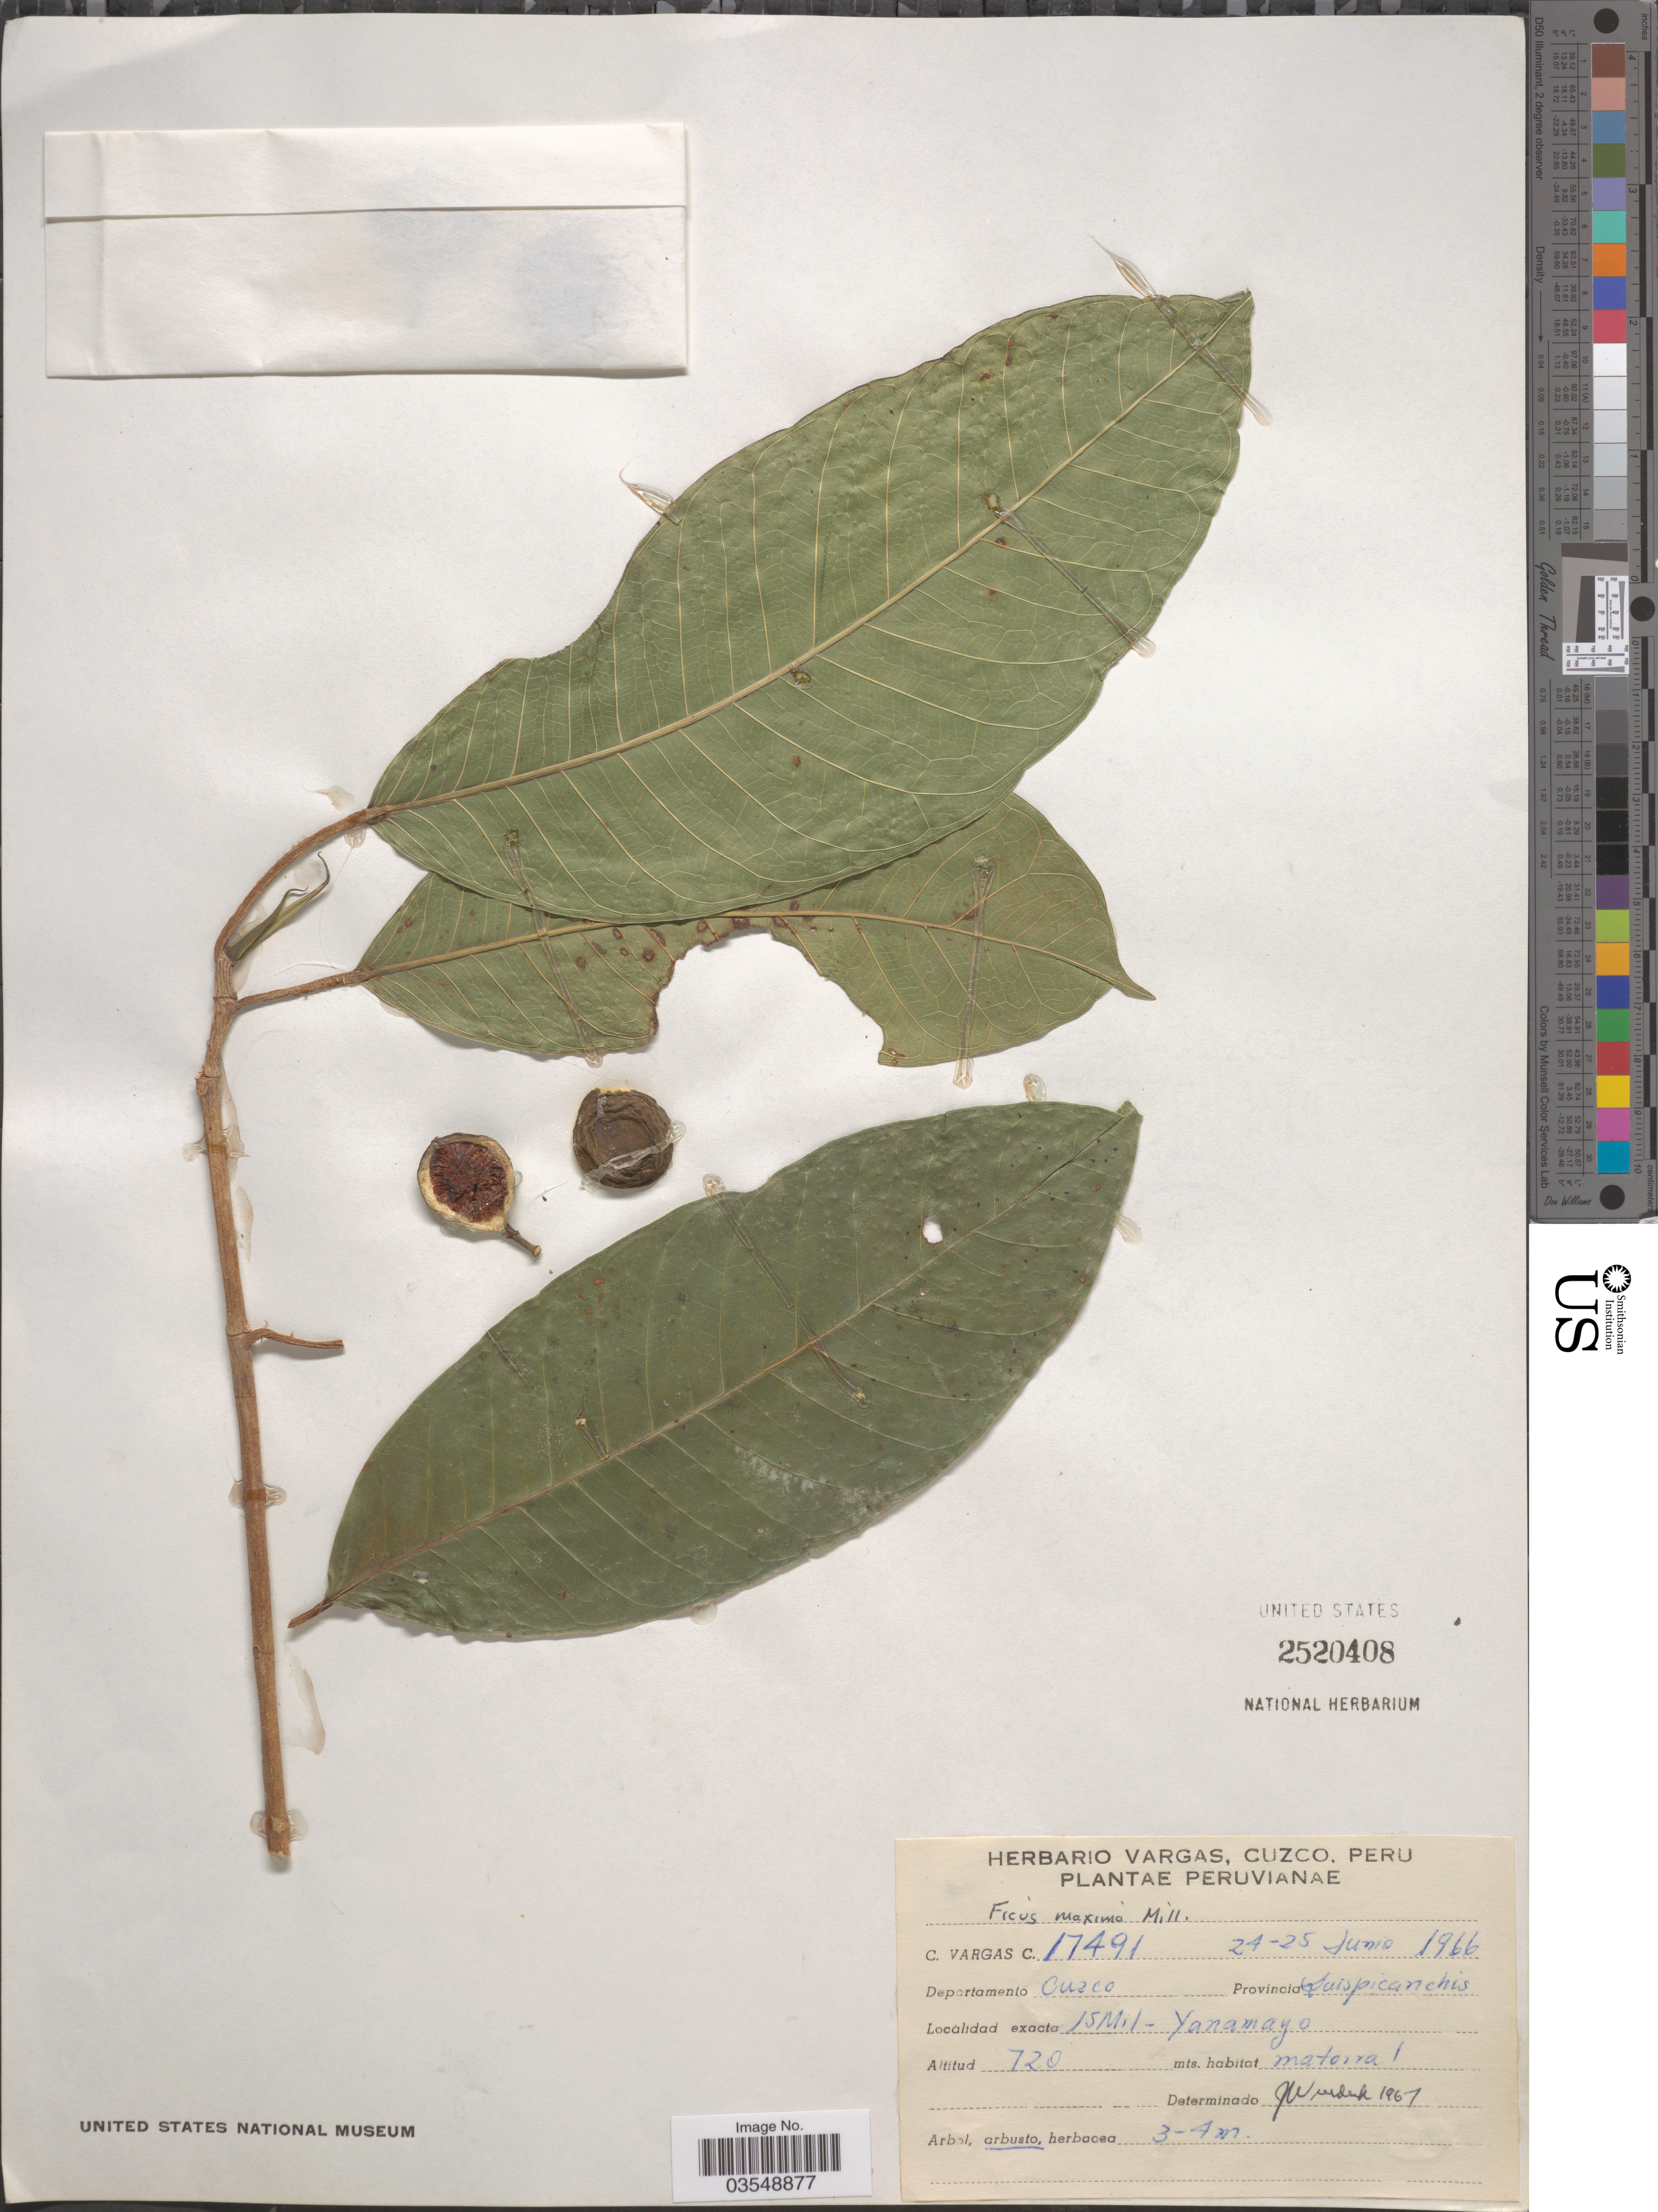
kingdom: Plantae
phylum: Tracheophyta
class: Magnoliopsida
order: Rosales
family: Moraceae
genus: Ficus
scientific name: Ficus radula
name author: Humb. & Bonpl. ex Willd.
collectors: C. Vargas Calderón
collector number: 17491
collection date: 1966-06-24/1966-06-25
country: Peru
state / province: Cusco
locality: Departamento Cuzco. Provincia Quispicanchis. 15 Mil. Yanamayo.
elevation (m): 720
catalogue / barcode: US 2520408